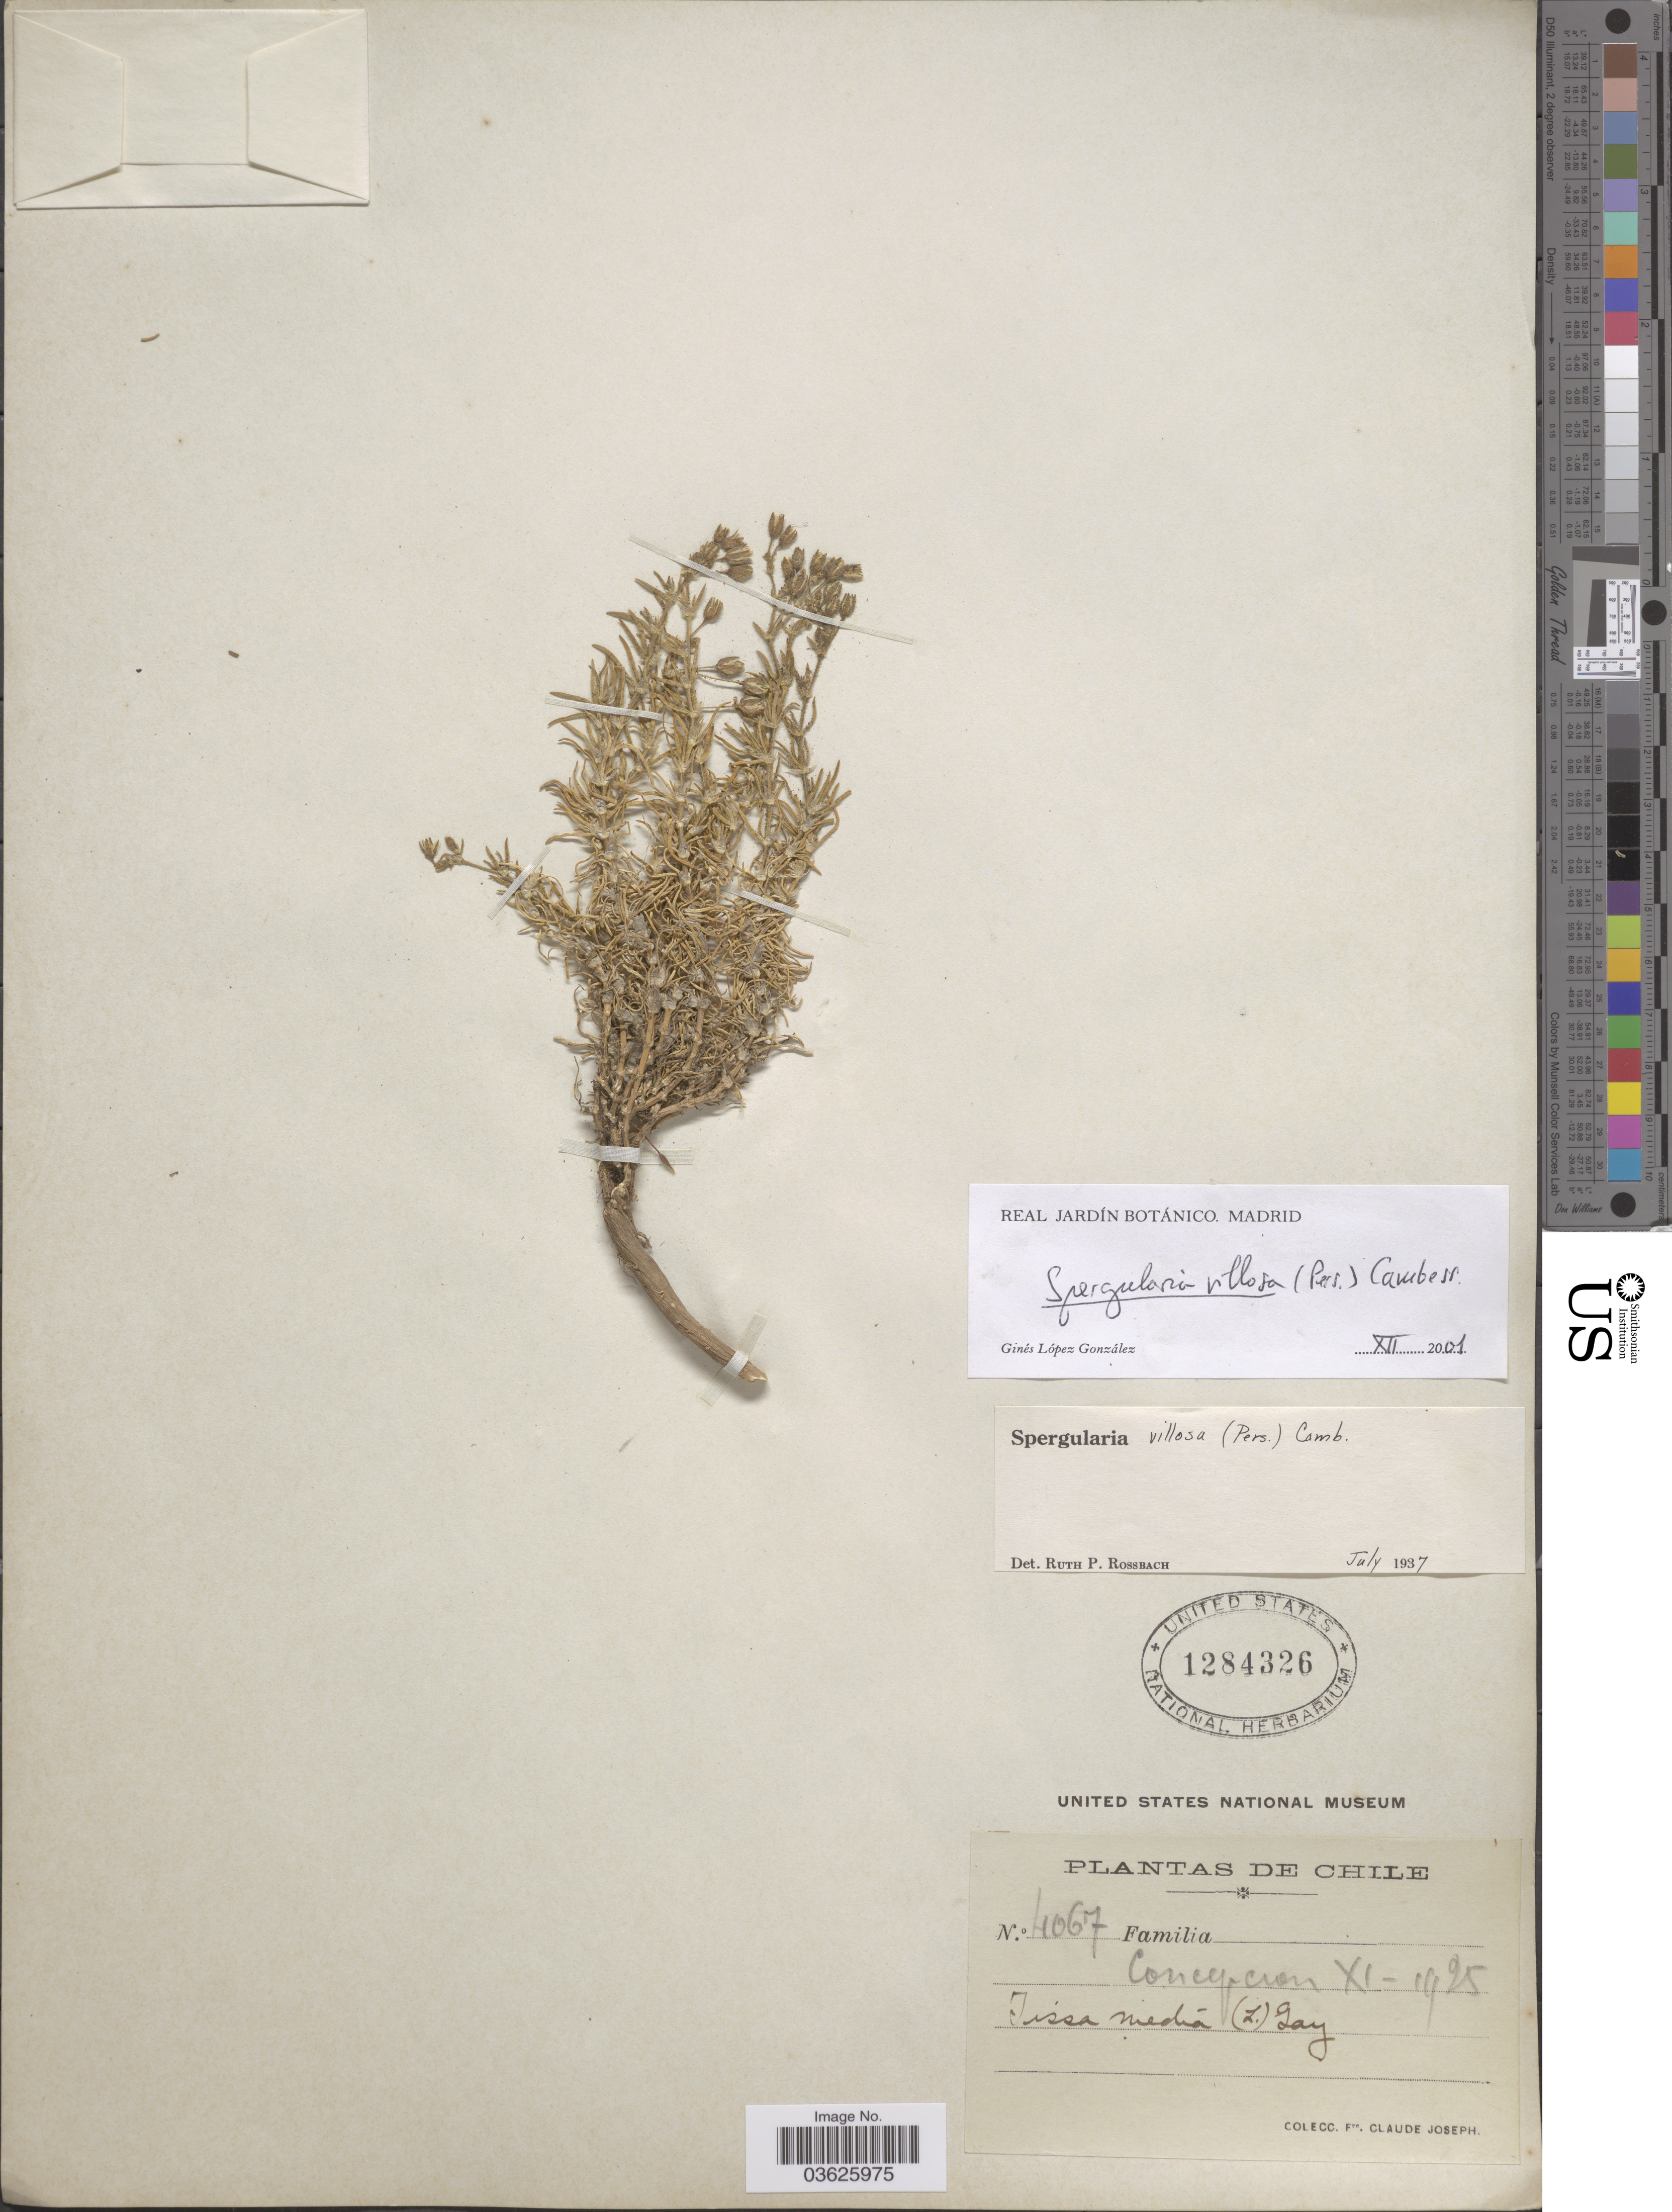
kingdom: Plantae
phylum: Tracheophyta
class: Magnoliopsida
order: Caryophyllales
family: Caryophyllaceae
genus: Spergularia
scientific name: Spergularia villosa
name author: (Pers.) Cambess.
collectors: Bro. Claude-Joseph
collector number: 4067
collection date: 1925-11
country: Chile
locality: Concepcion.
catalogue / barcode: US 1284326